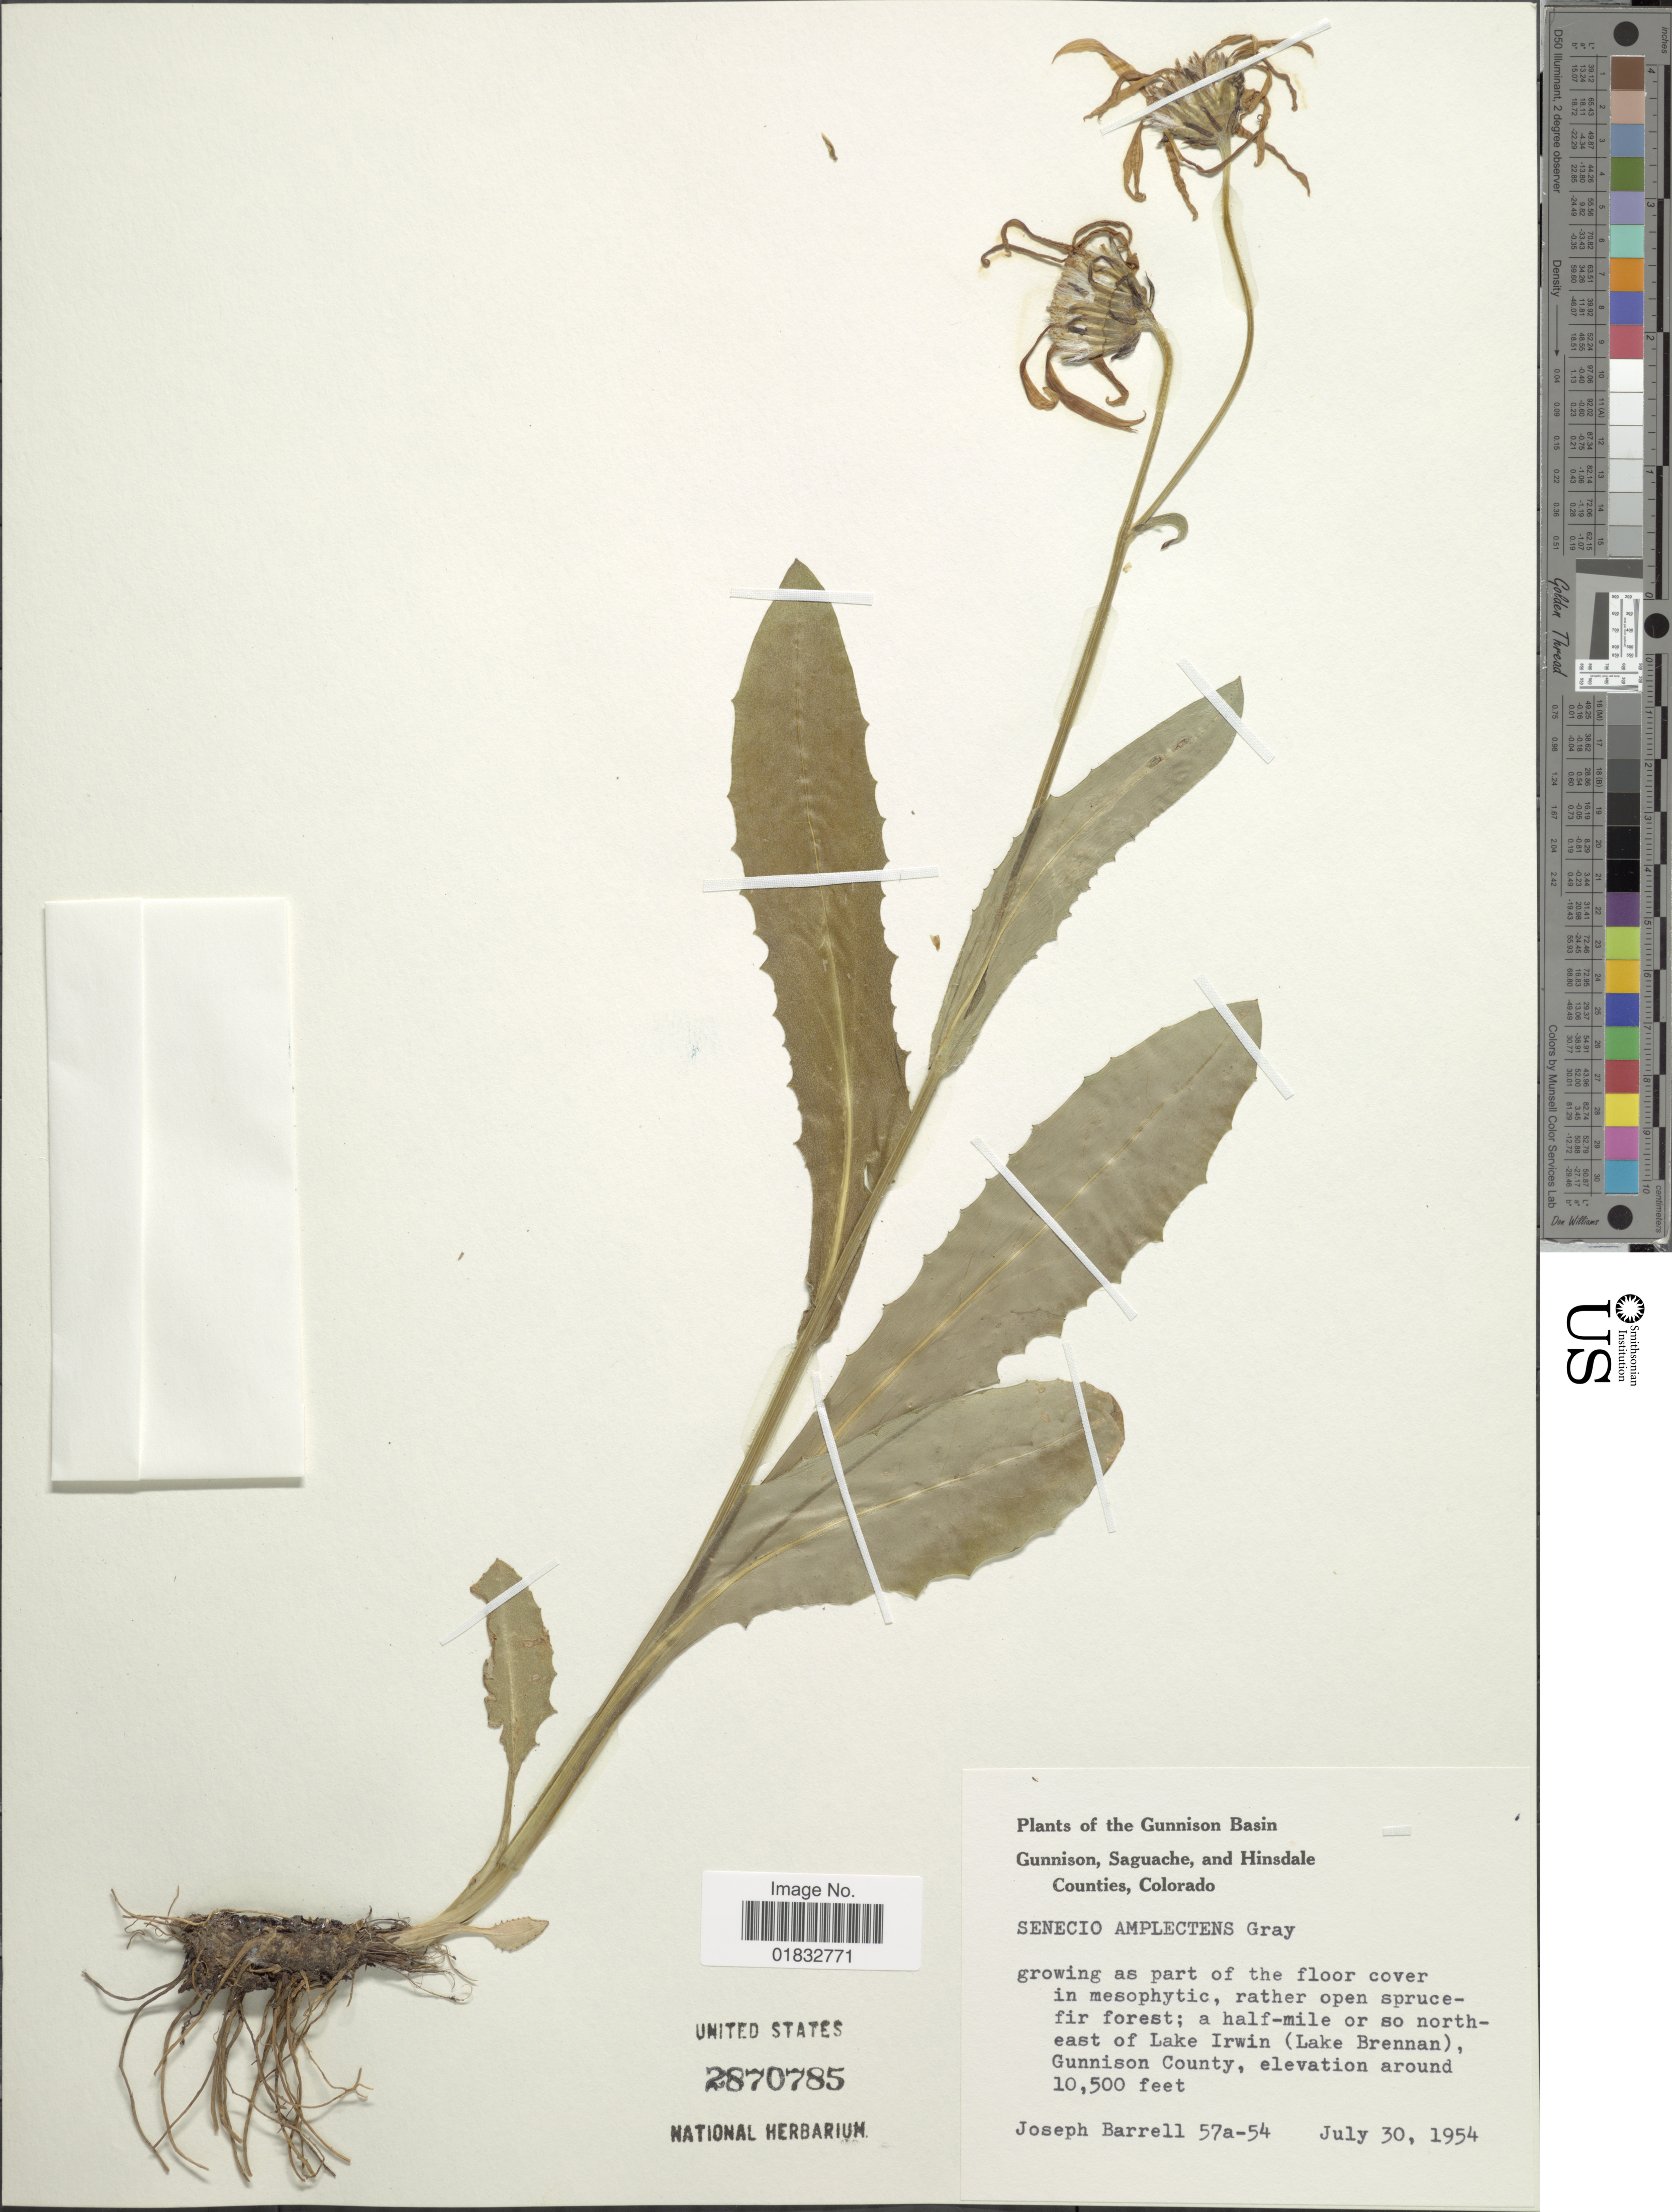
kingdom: Plantae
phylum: Tracheophyta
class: Magnoliopsida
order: Asterales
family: Asteraceae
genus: Senecio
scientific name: Senecio amplectens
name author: A. Gray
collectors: J. Barrell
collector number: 57a-54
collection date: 1954-07-30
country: United States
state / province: Colorado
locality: The Gunnison Basin Gunnison, Saguache, and Hinsdale Counties, rather open spruce-fir forest; a half-mile or so north-east of lake Irwin (Lake Brennan), Gunnison County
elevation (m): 3200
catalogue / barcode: US 2870785